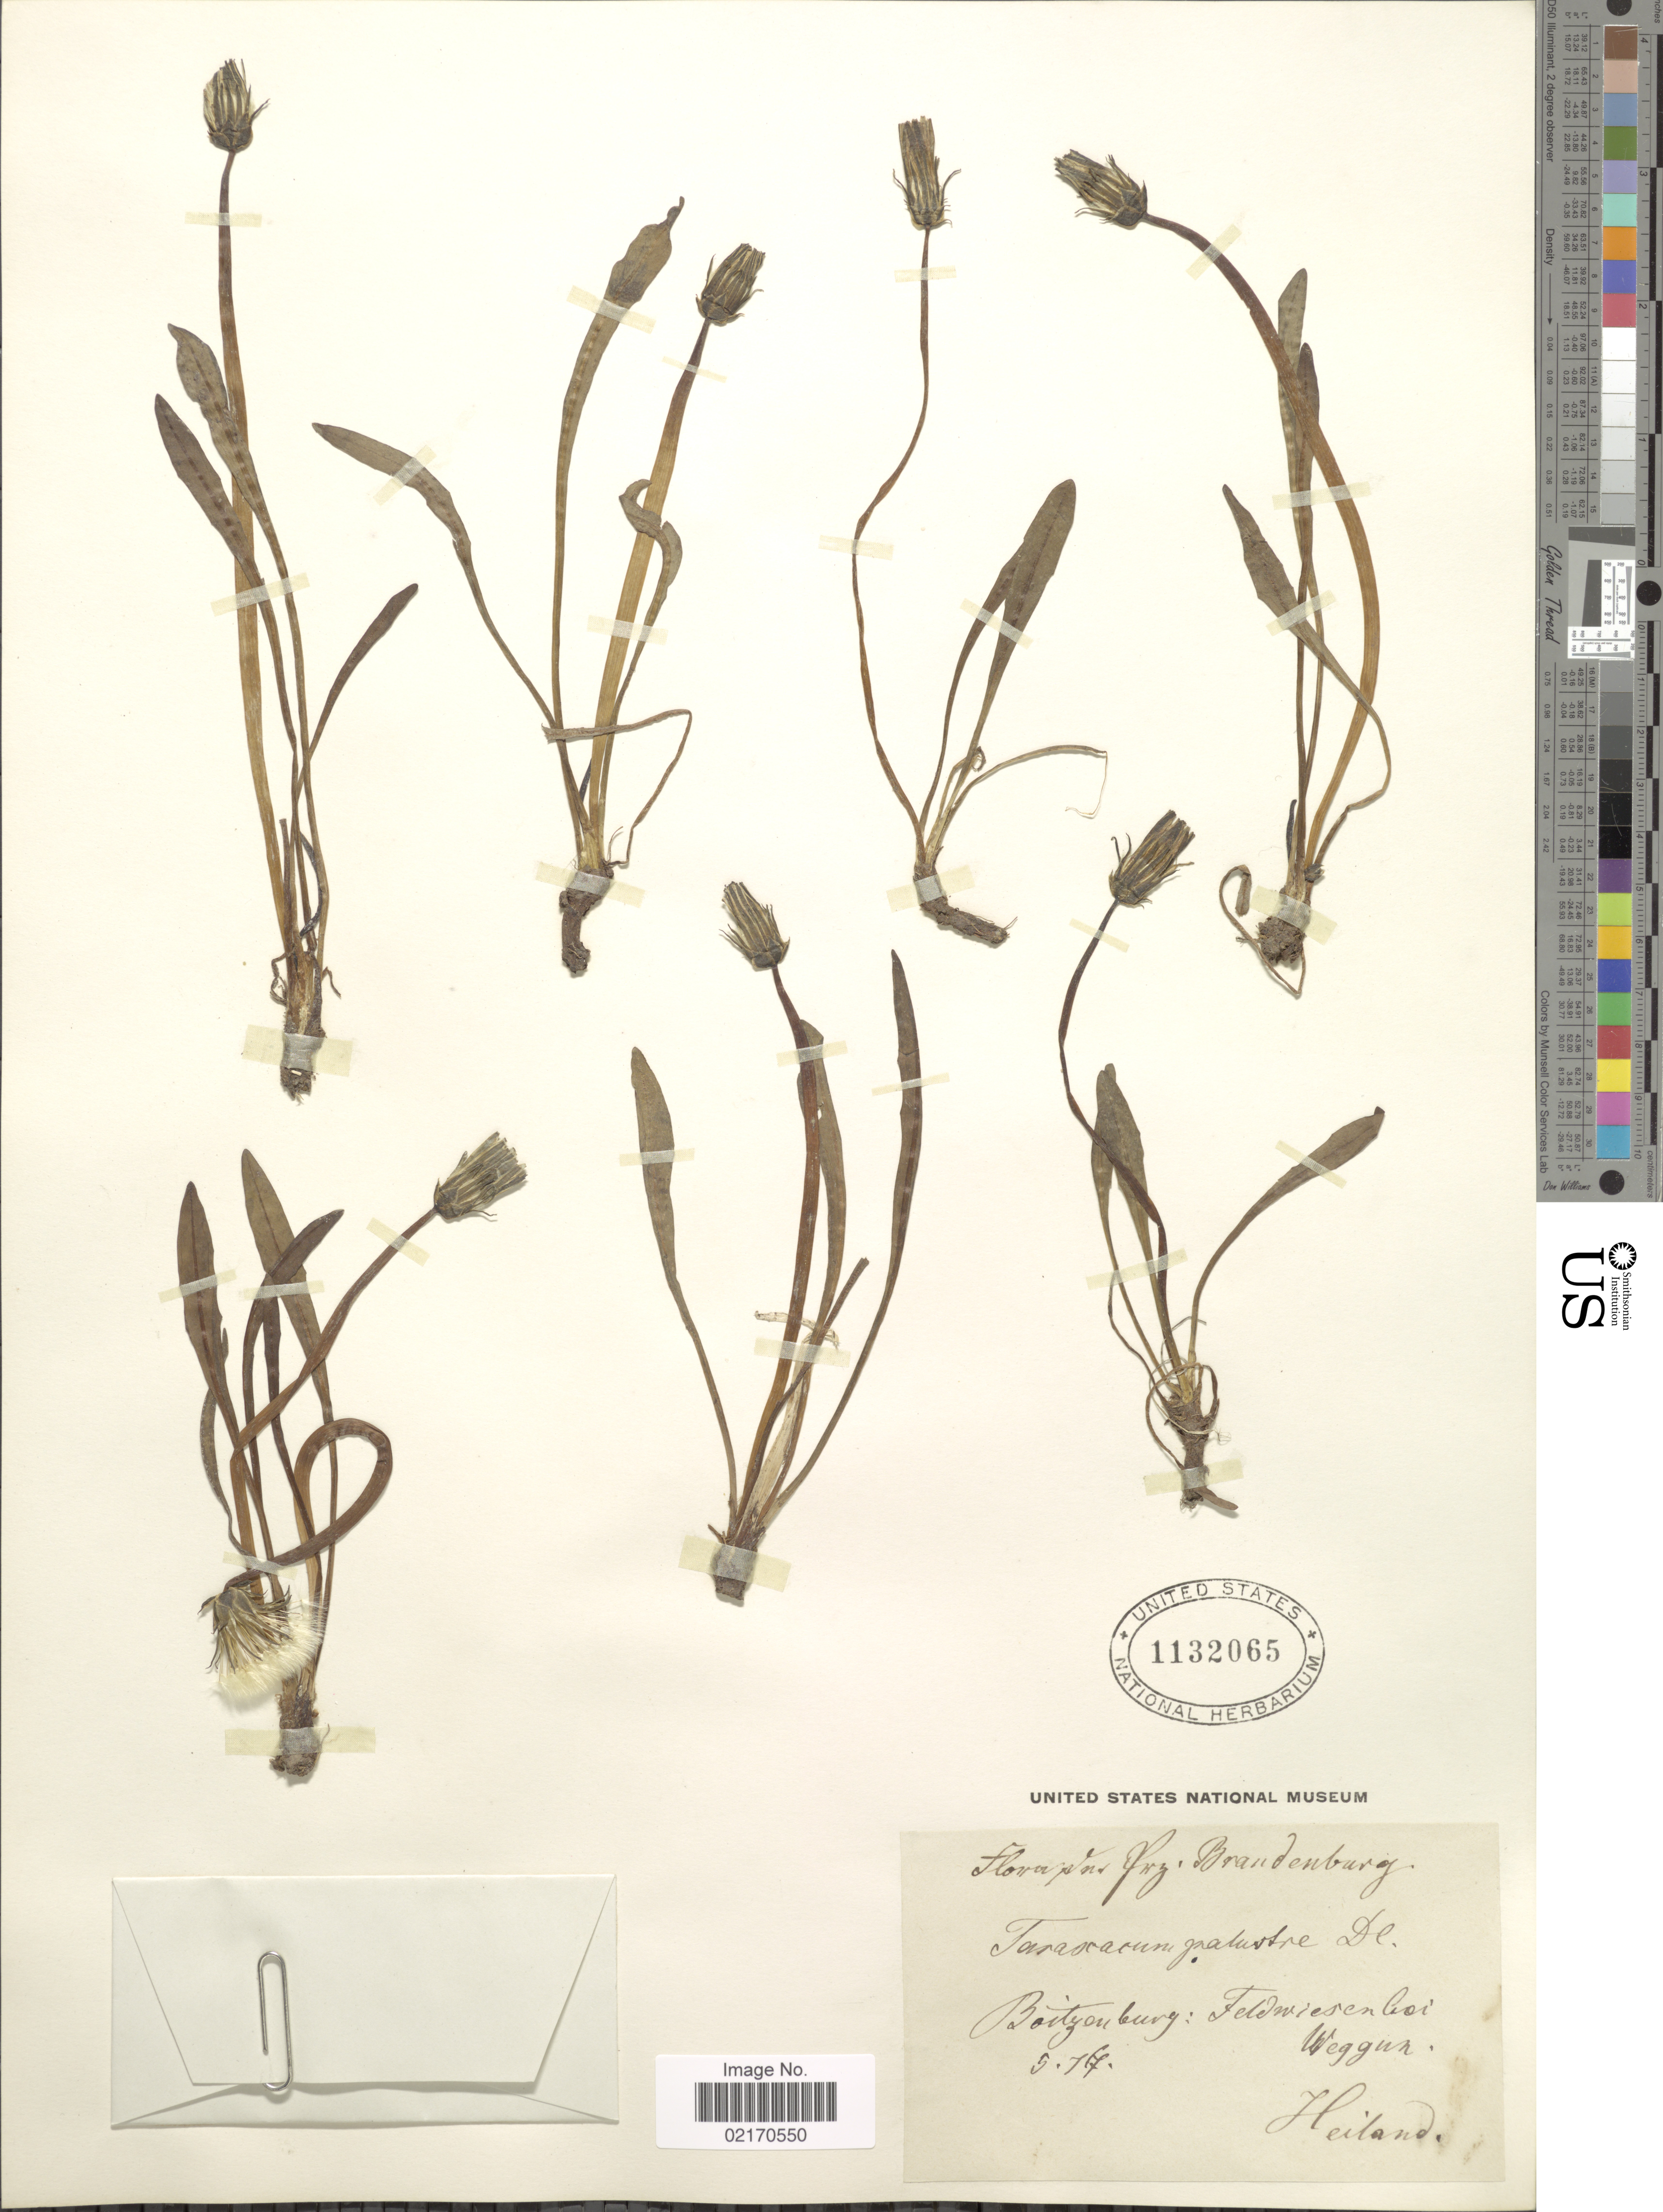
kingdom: Plantae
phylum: Tracheophyta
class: Magnoliopsida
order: Asterales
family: Asteraceae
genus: Taraxacum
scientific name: Taraxacum palustre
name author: (Lyons) Symons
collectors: -. Heiland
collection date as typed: Transcribed d/m/y: /5/77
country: Germany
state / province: Brandenburg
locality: Pr. Gry. Brandenburg, Boitzenburg: Feldwiesen bei Weggun. [interpreted]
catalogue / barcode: US 1132065